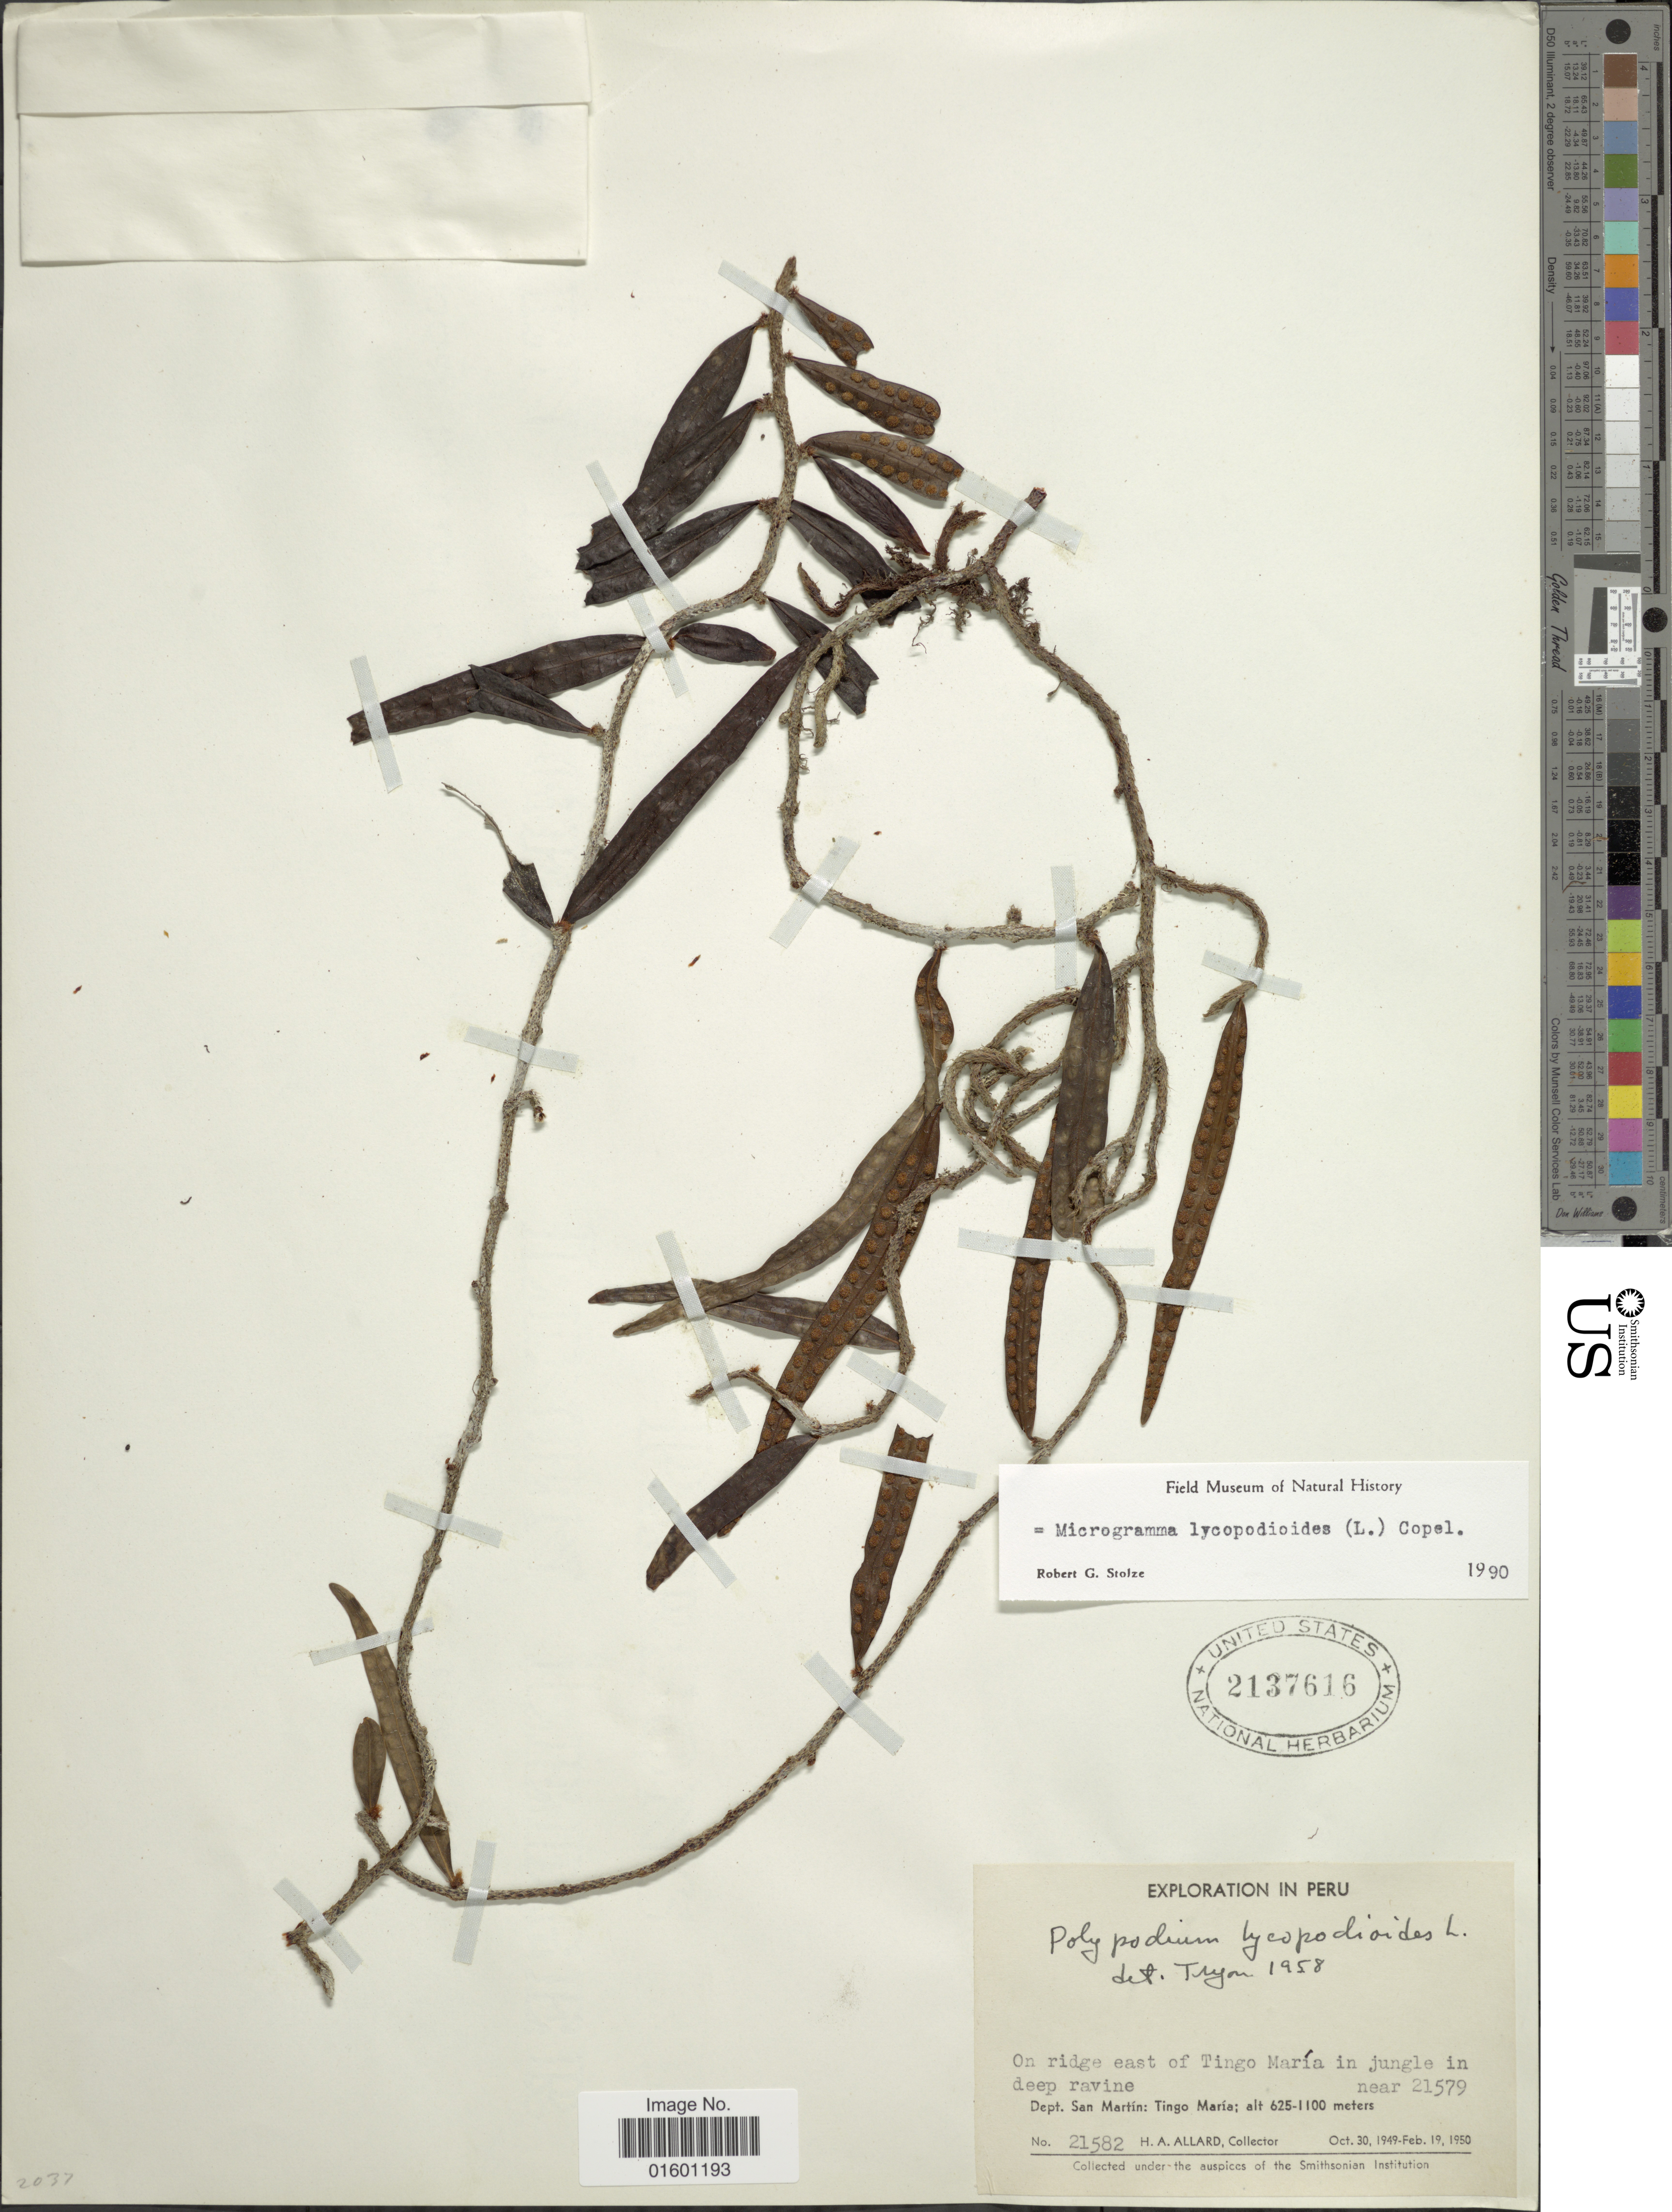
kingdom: Plantae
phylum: Tracheophyta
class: Polypodiopsida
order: Polypodiales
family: Polypodiaceae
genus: Microgramma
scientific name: Microgramma lycopodioides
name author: (L.) Copel.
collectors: H. A. Allard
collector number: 21582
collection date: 1949-10-30/1950-02-19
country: Peru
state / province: San Martín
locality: On ridge east of Tingo Maria in jungle in deep ravine: Tingo Maria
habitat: on ridge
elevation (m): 625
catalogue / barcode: US 2137616